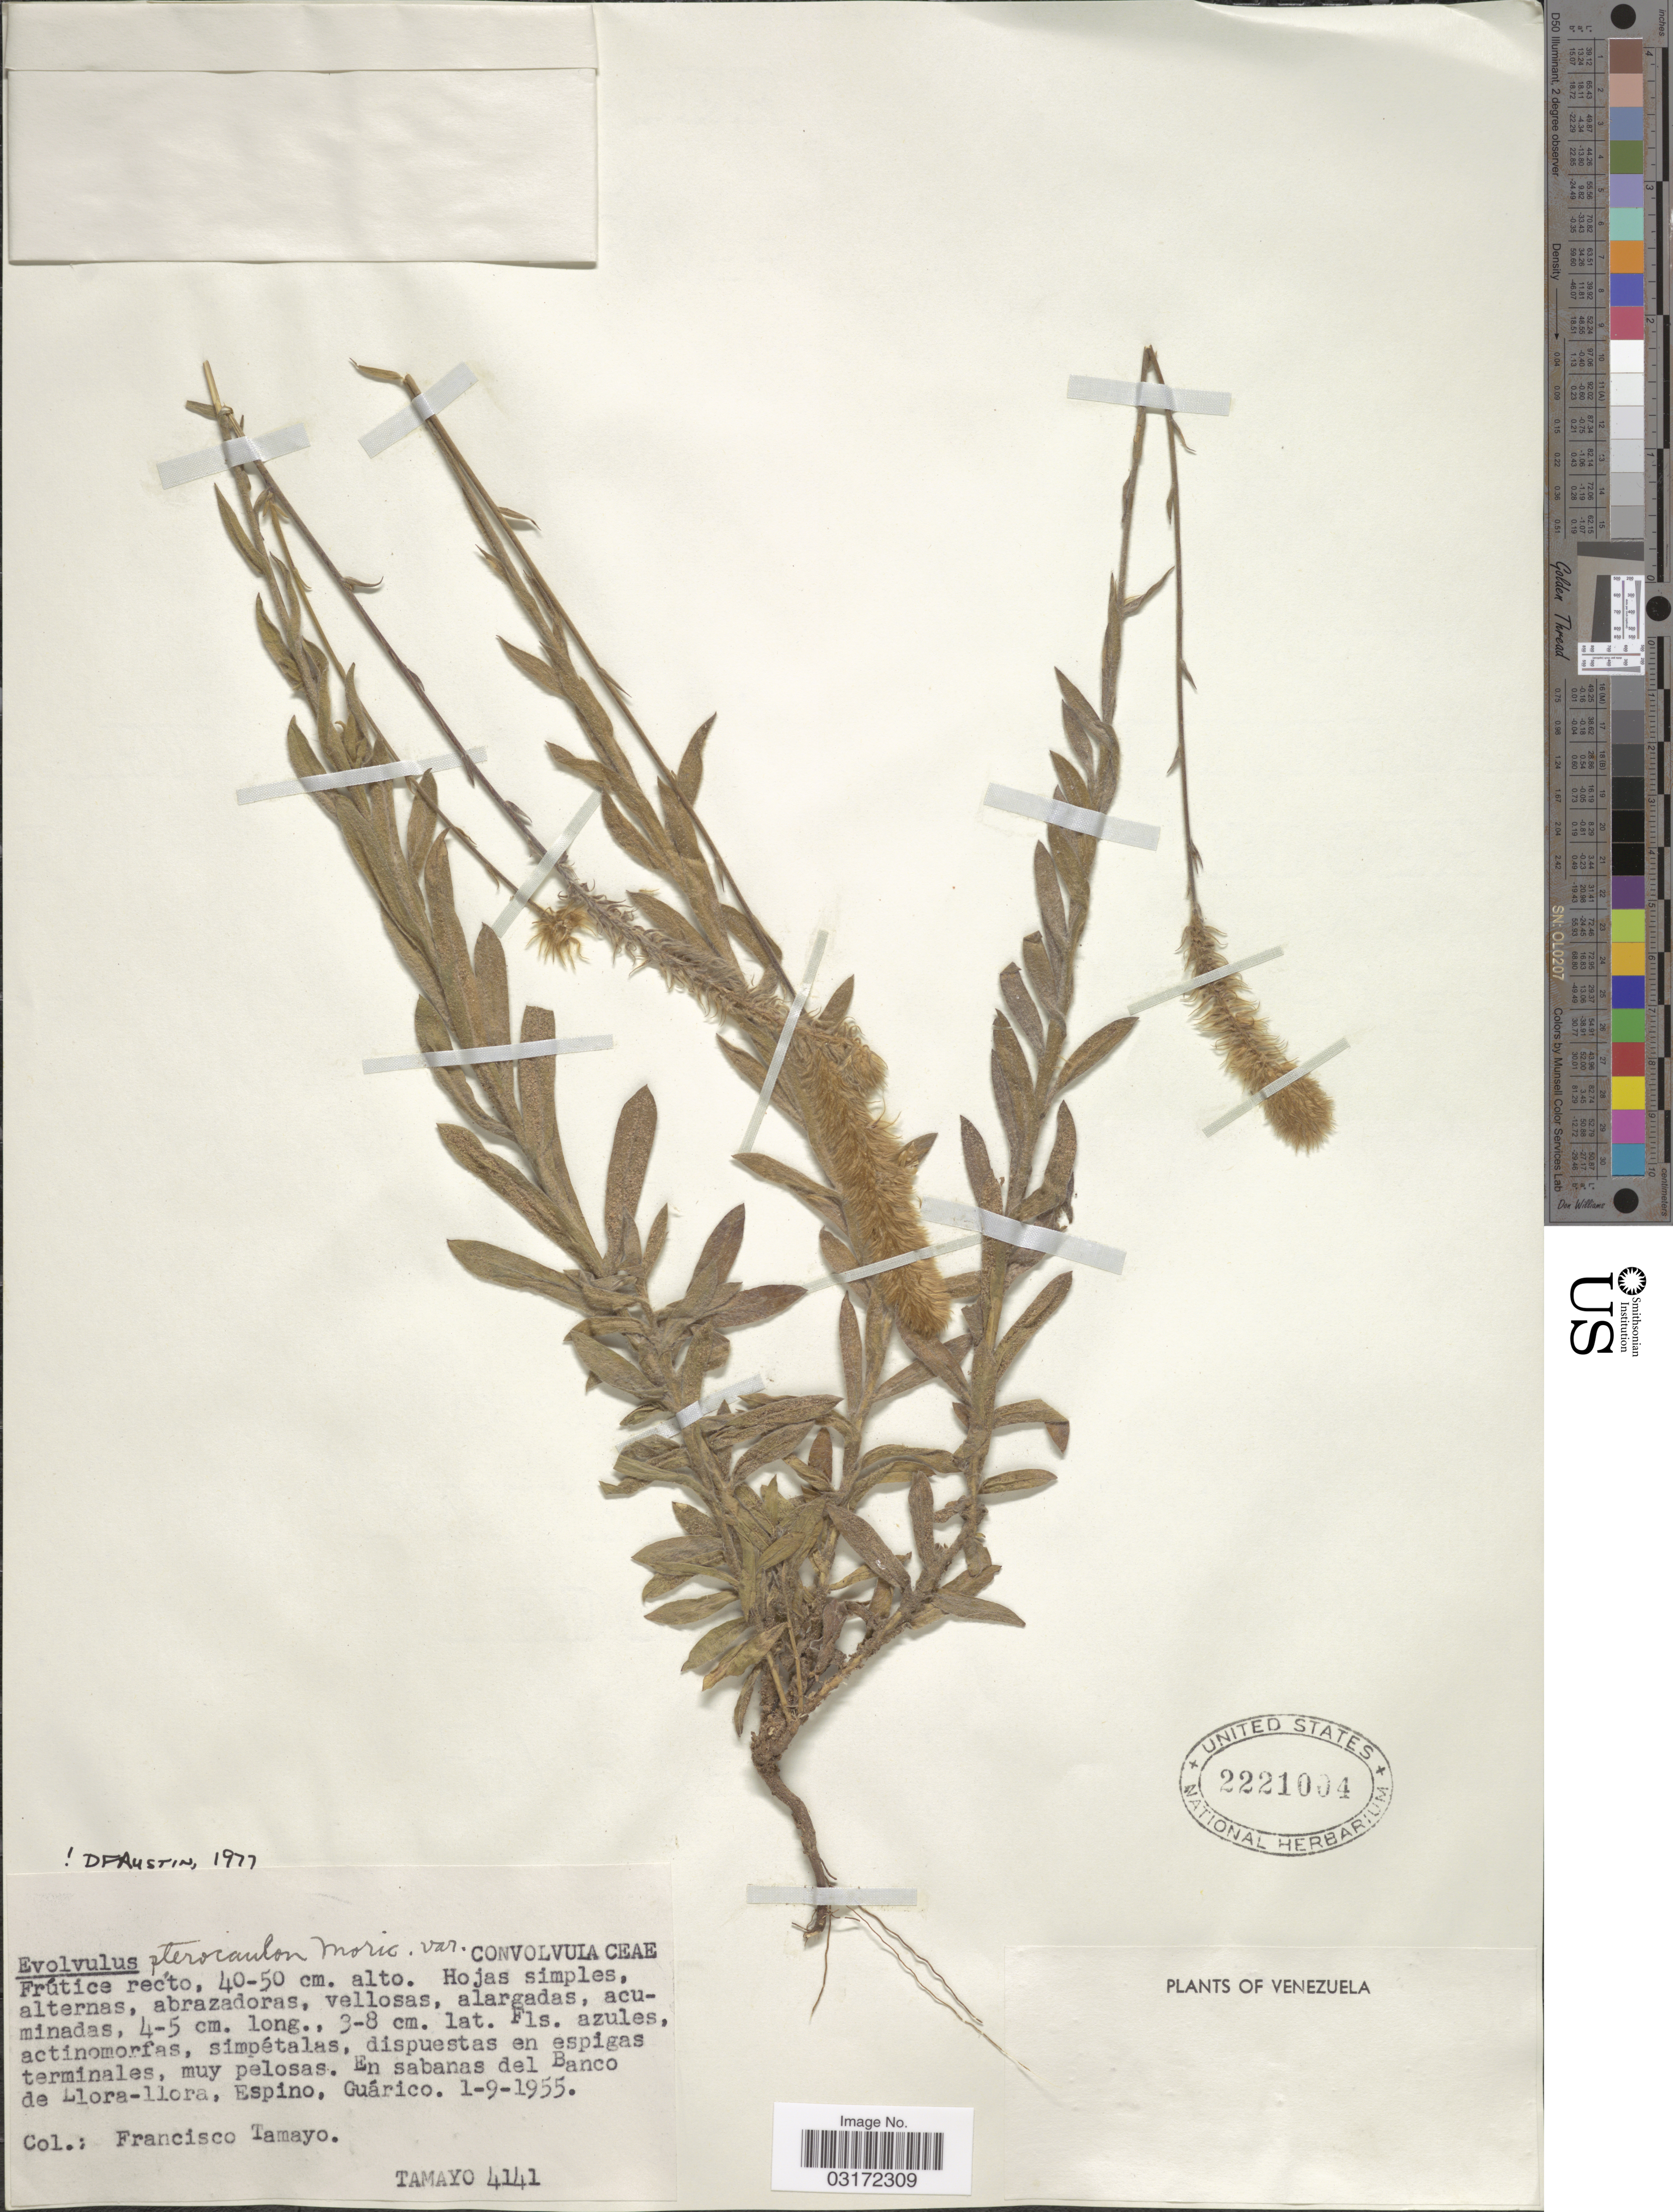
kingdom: Plantae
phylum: Tracheophyta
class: Magnoliopsida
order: Solanales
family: Convolvulaceae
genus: Evolvulus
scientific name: Evolvulus pterocaulon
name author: Moric.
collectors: F. Tamayo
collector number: TAMAYO 4141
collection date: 1955-09-01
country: Venezuela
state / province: Guárico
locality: En sabanas del Banco de Llora-llora, Espino.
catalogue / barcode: US 2221004